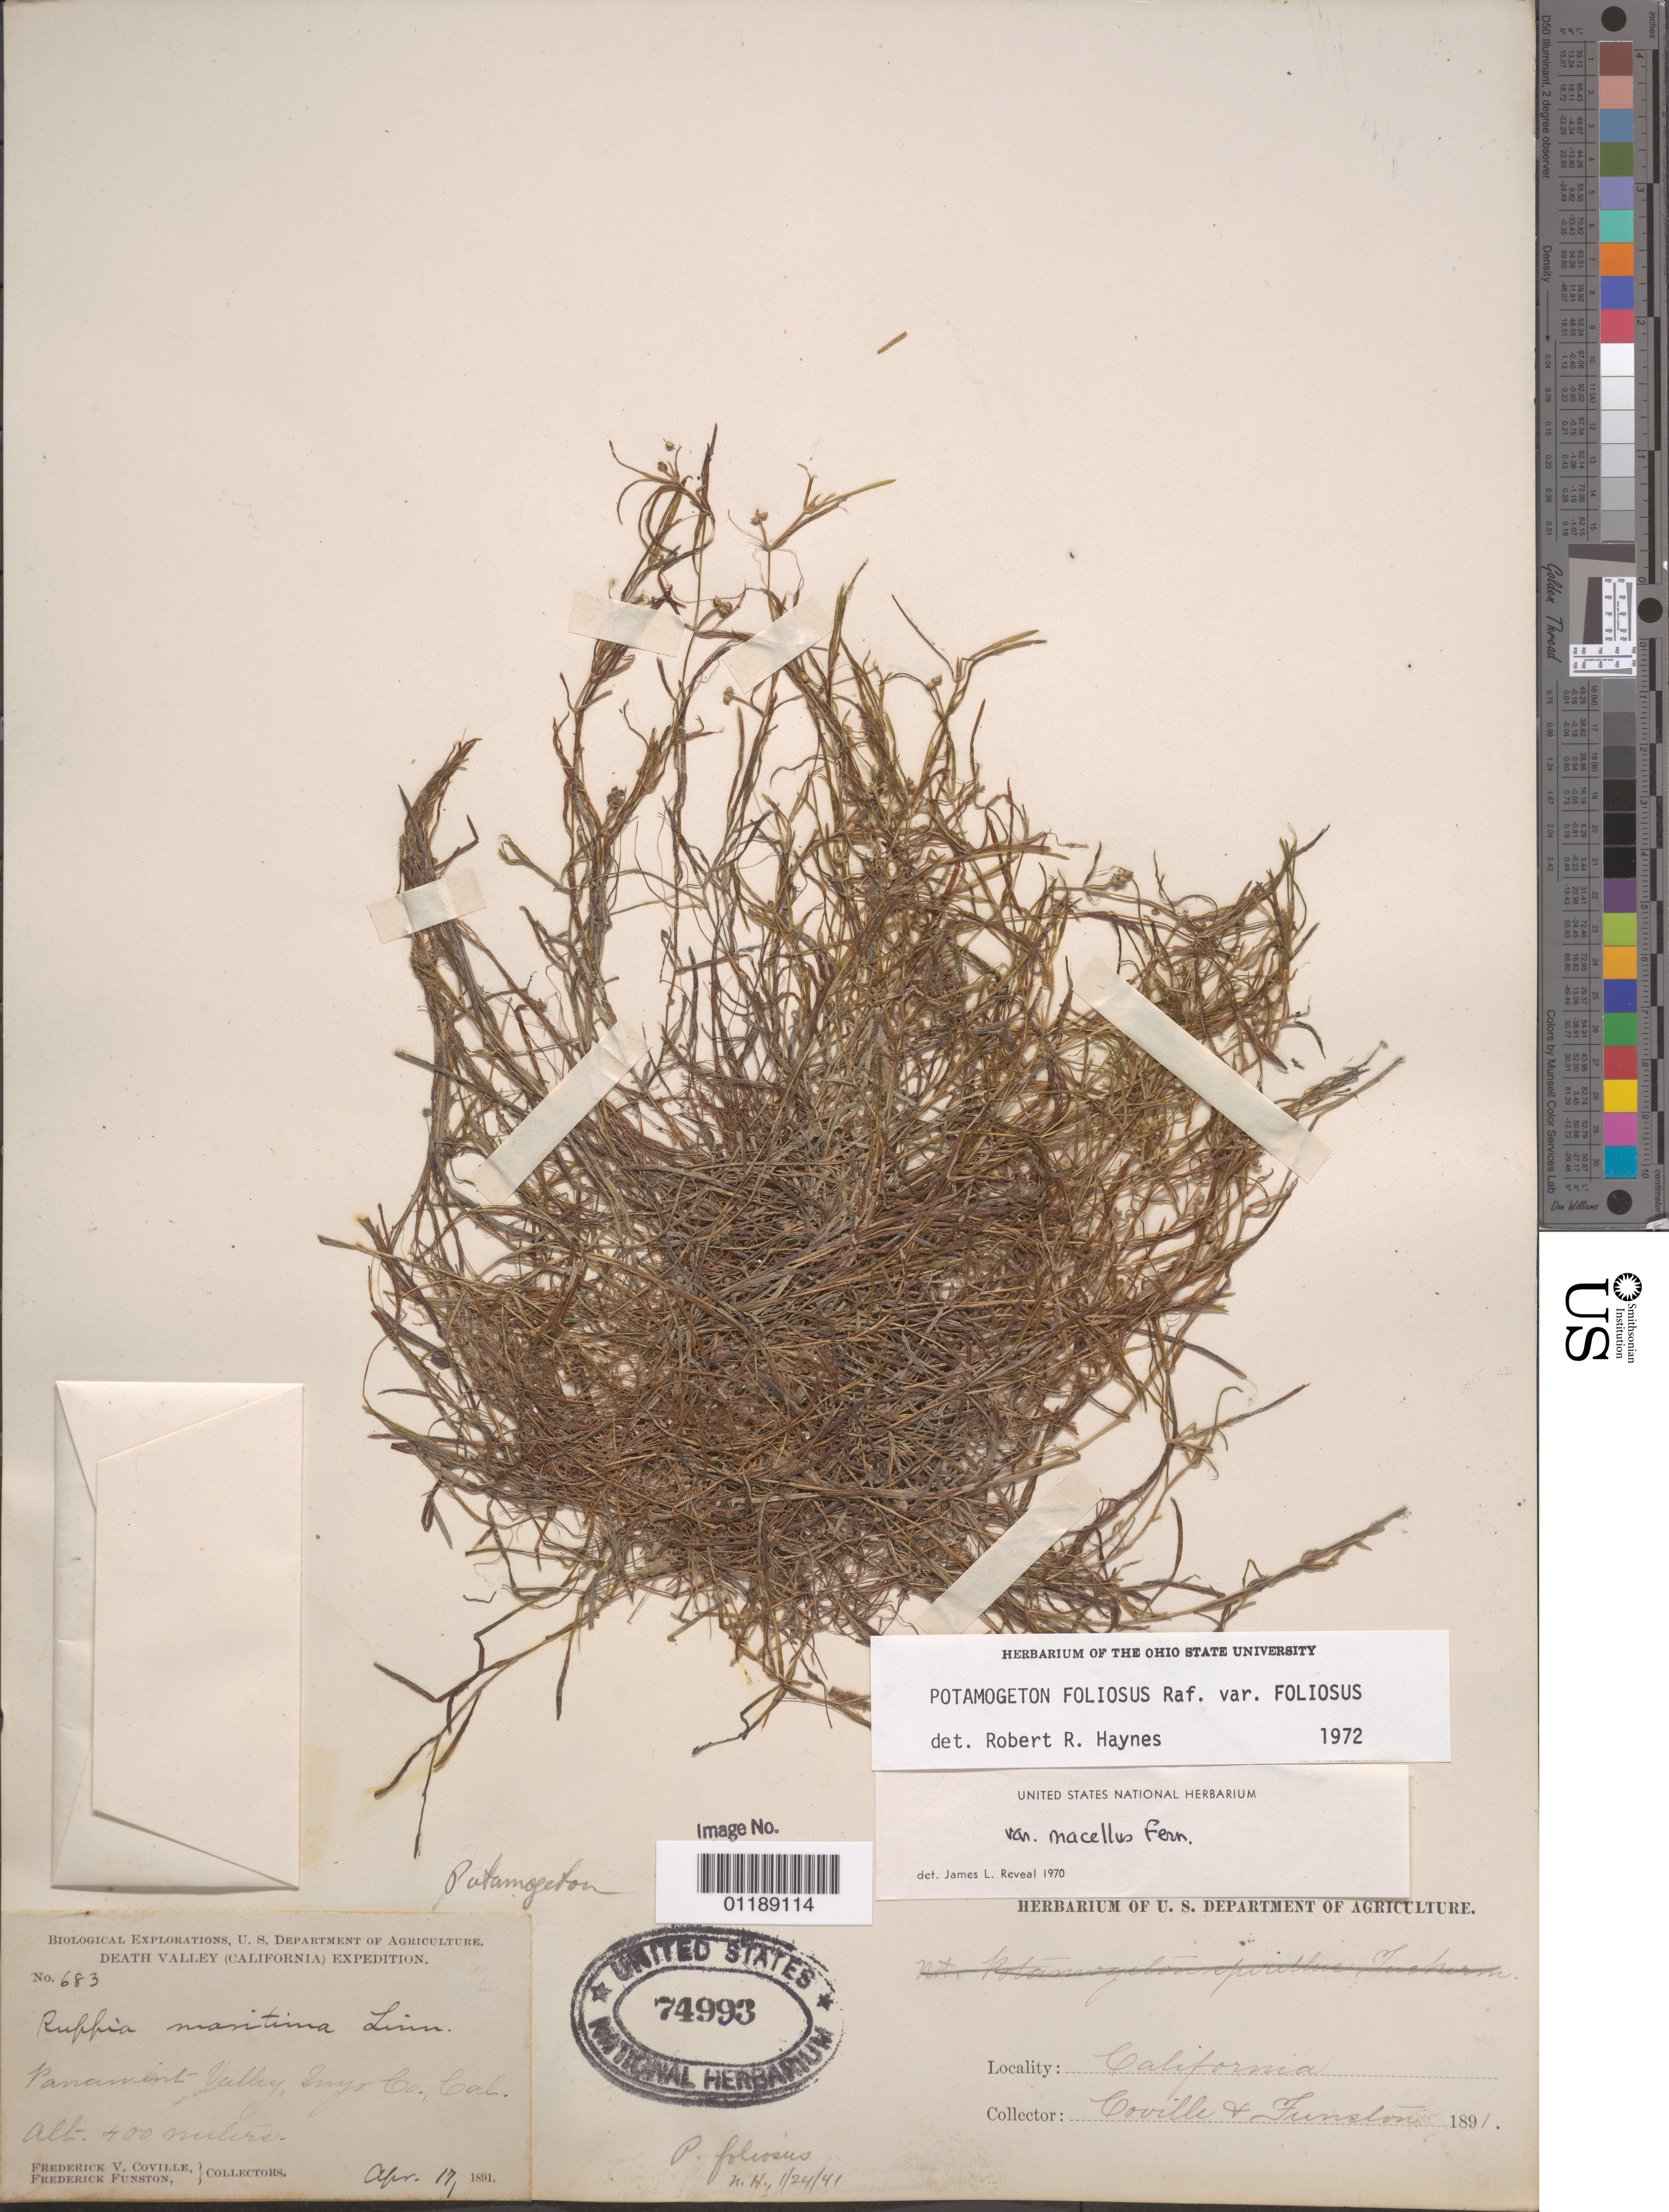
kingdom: Plantae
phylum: Tracheophyta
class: Liliopsida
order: Alismatales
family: Potamogetonaceae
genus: Potamogeton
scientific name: Potamogeton foliosus subsp. foliosus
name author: Raf.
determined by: Haynes, R. R.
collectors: F. V. Coville & F. Funston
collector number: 683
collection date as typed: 17 Apr 1891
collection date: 1891-04-17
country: United States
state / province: California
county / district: Inyo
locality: Panamint Valley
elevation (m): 400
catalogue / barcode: US 74993